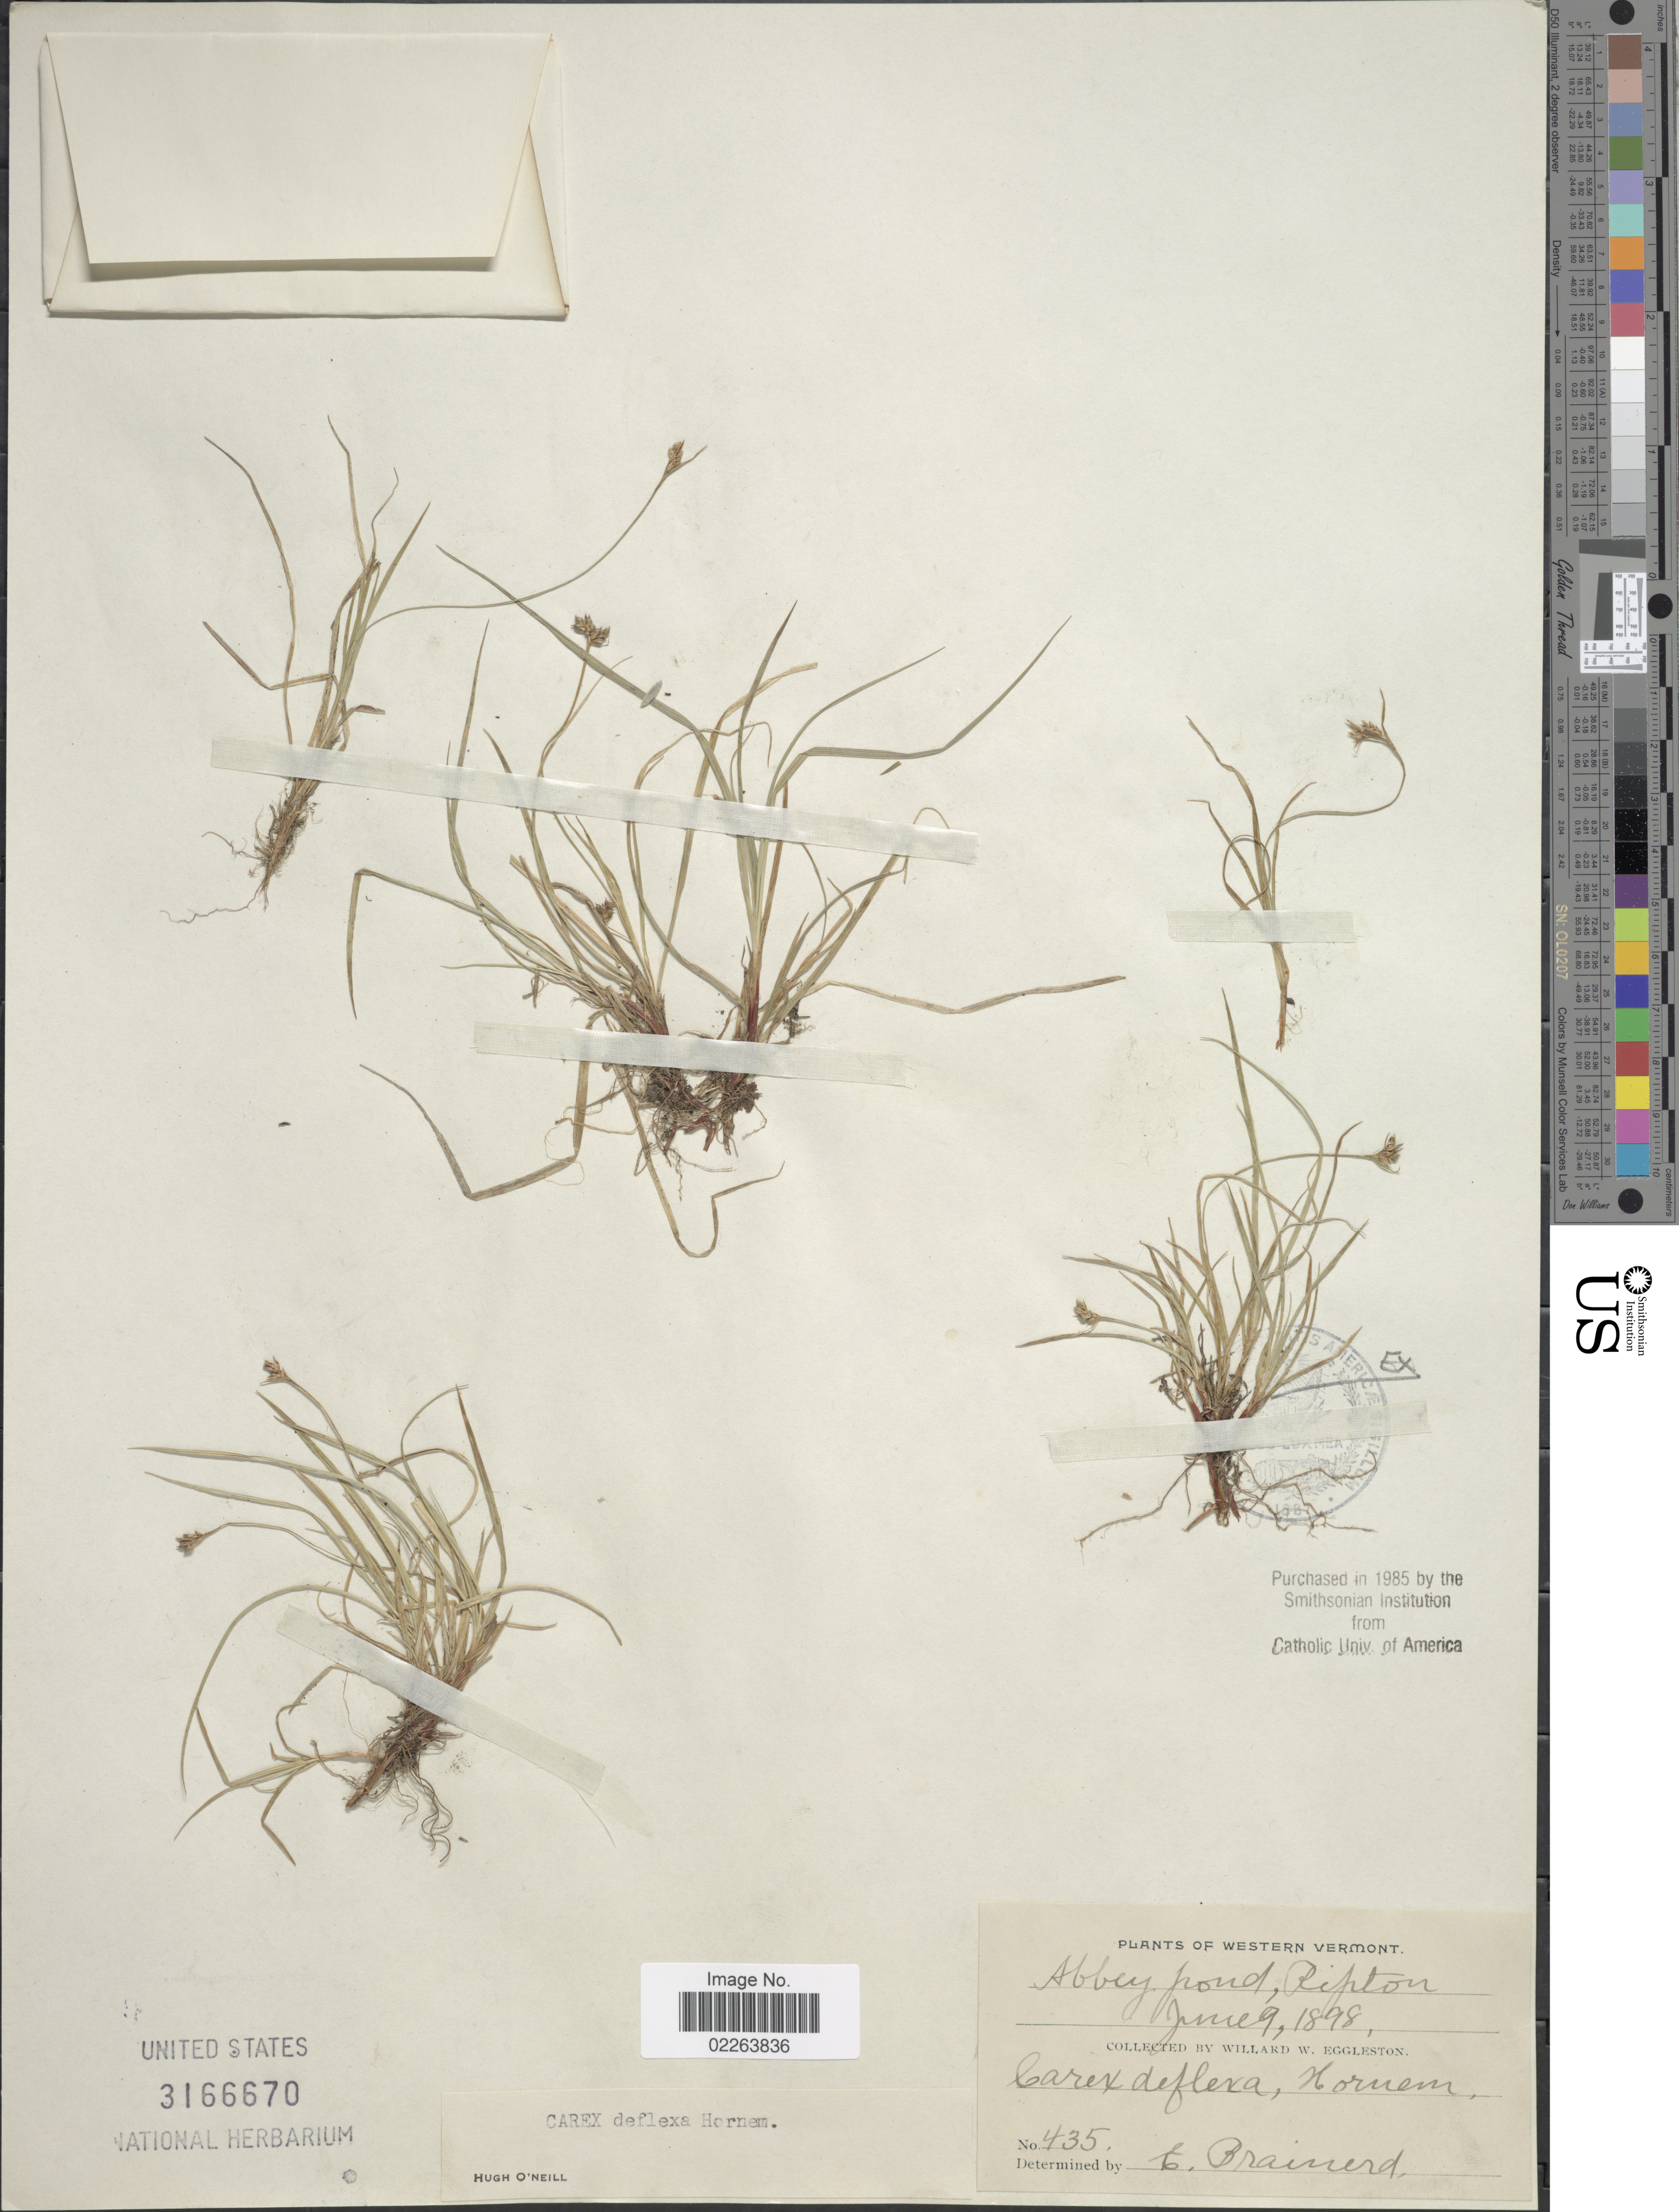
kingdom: Plantae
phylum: Tracheophyta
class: Liliopsida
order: Poales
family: Cyperaceae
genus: Carex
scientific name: Carex deflexa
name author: Hornem.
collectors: W. W. Eggleston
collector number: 435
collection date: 1898-06-09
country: United States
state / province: Vermont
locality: Western Vermont, Abbey pond, Ripton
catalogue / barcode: US 3166670